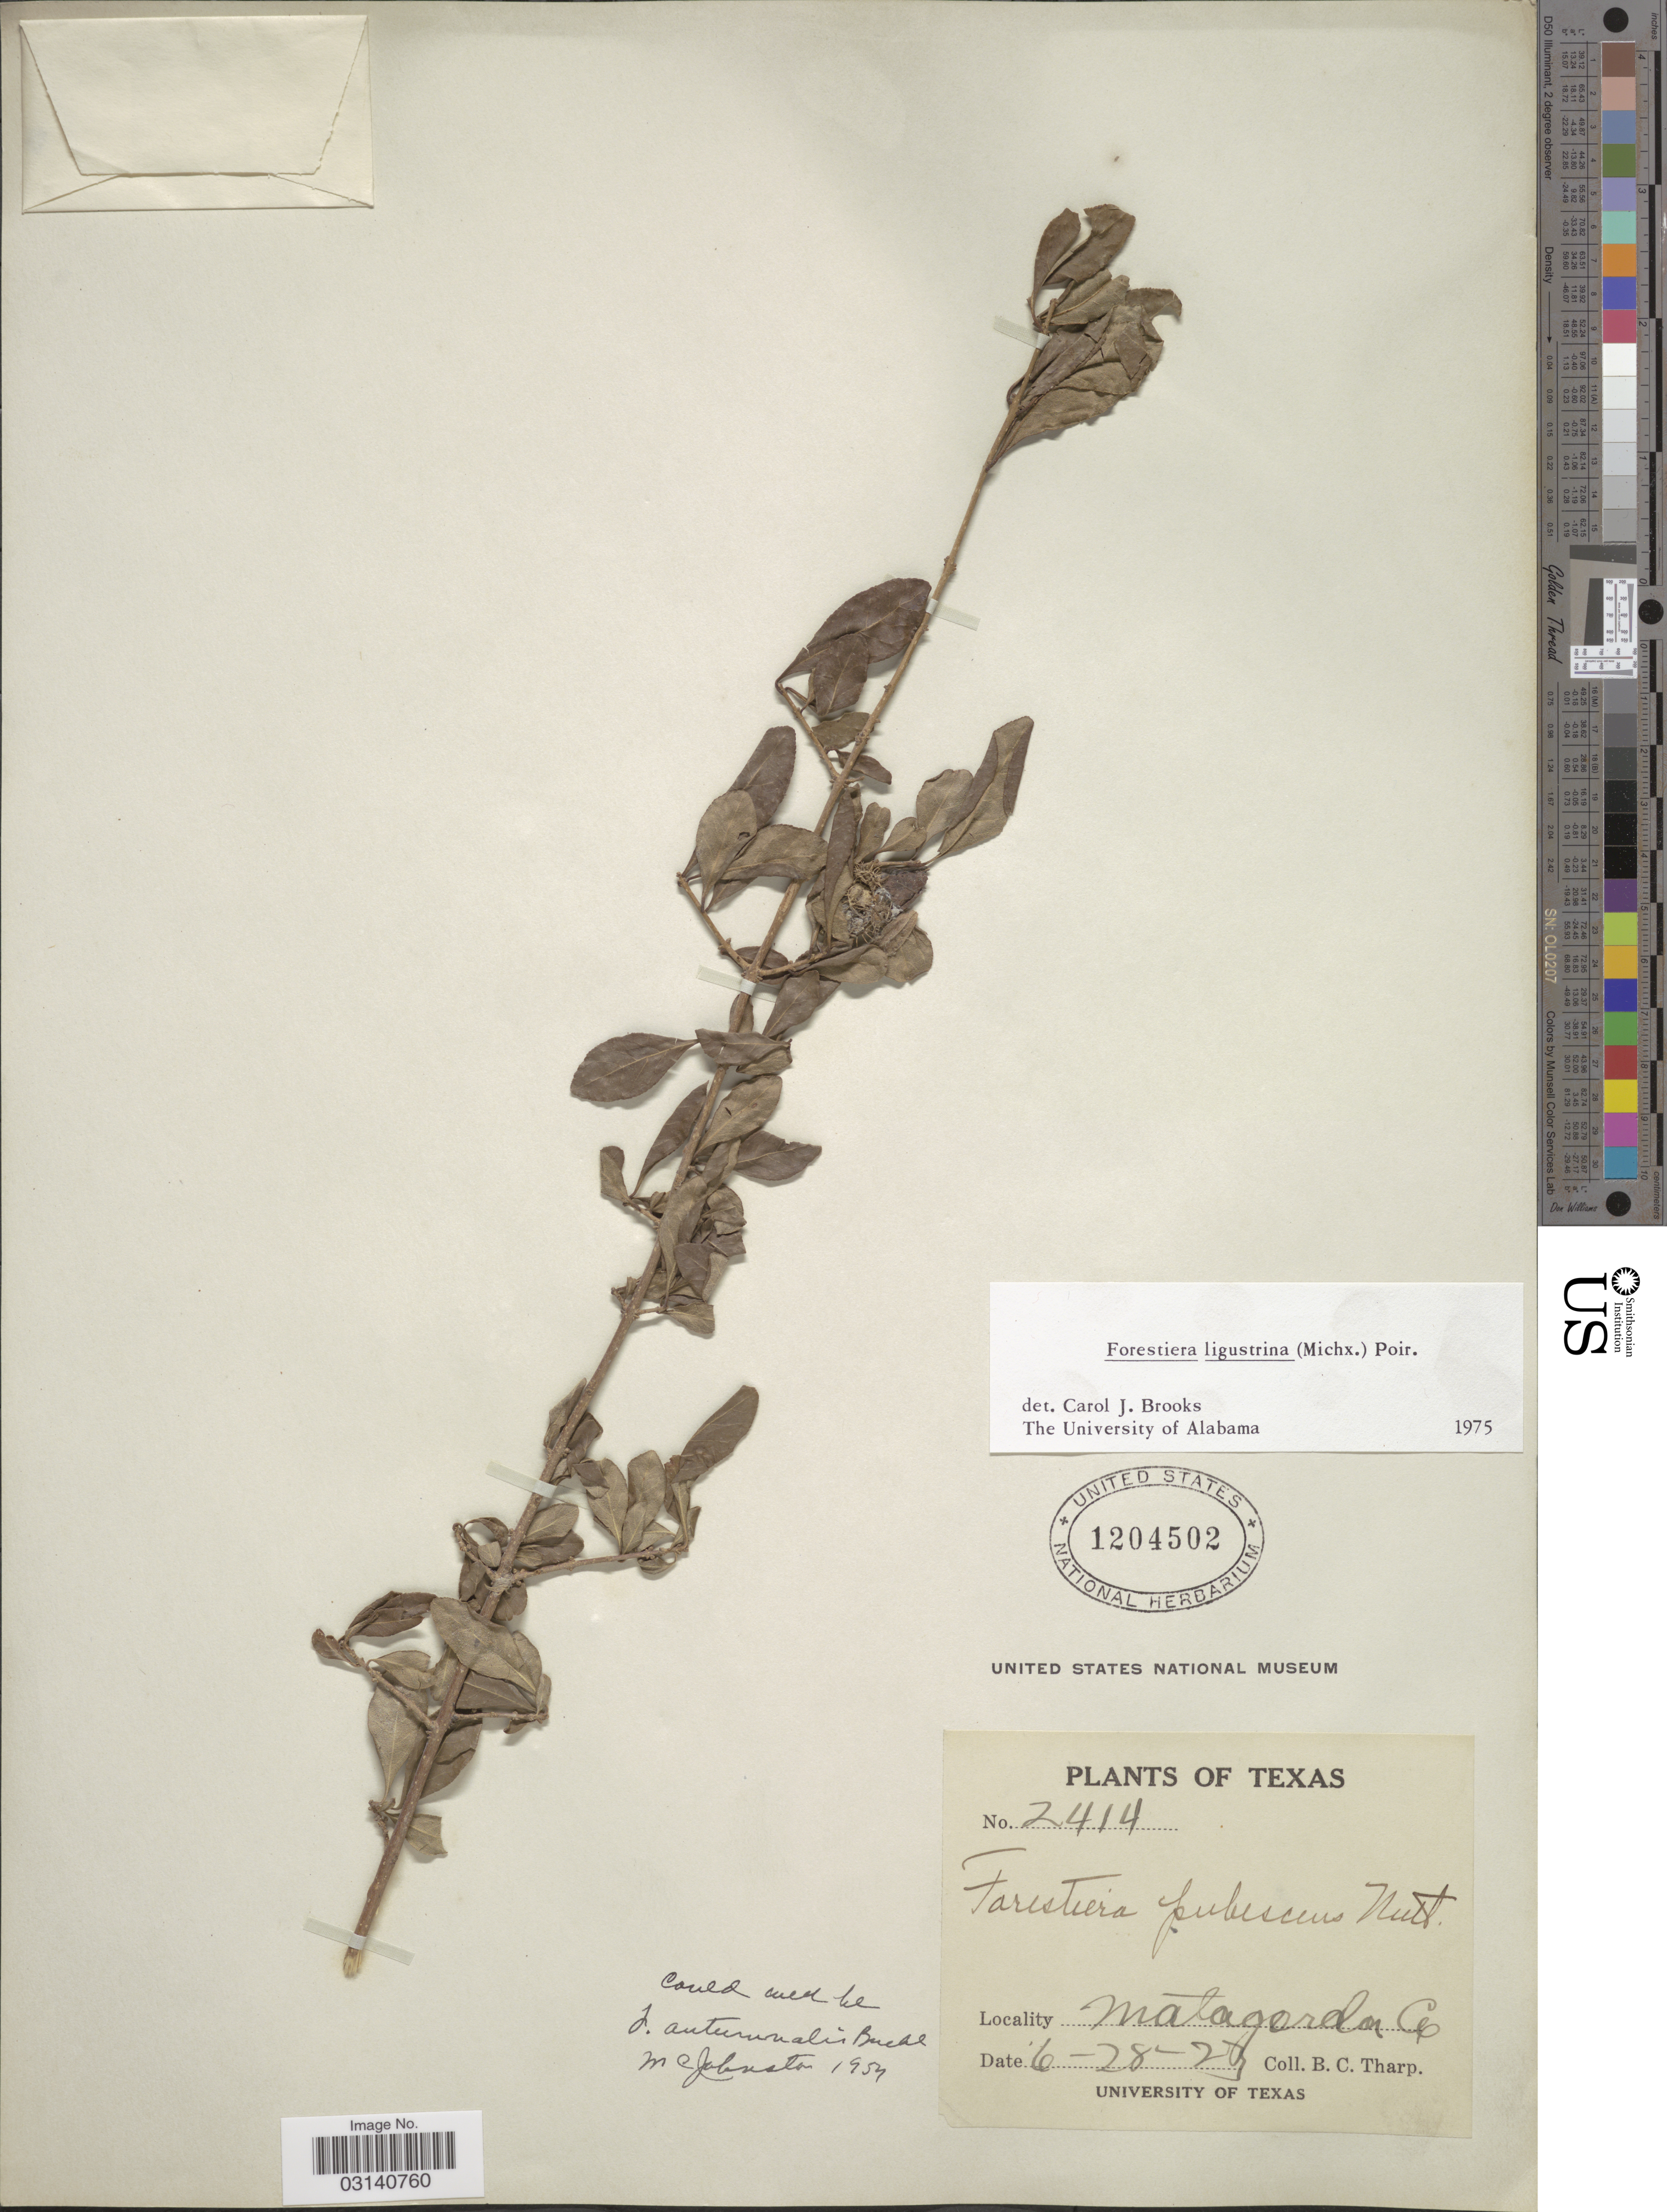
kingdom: Plantae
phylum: Tracheophyta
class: Magnoliopsida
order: Lamiales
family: Oleaceae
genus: Forestiera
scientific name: Forestiera ligustrina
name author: (Michx.) Poir.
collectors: B. C. Tharp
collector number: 2414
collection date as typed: Transcribed d/m/y: 28/6/23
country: United States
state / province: Texas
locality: Matagorda Co.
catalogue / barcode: US 1204502